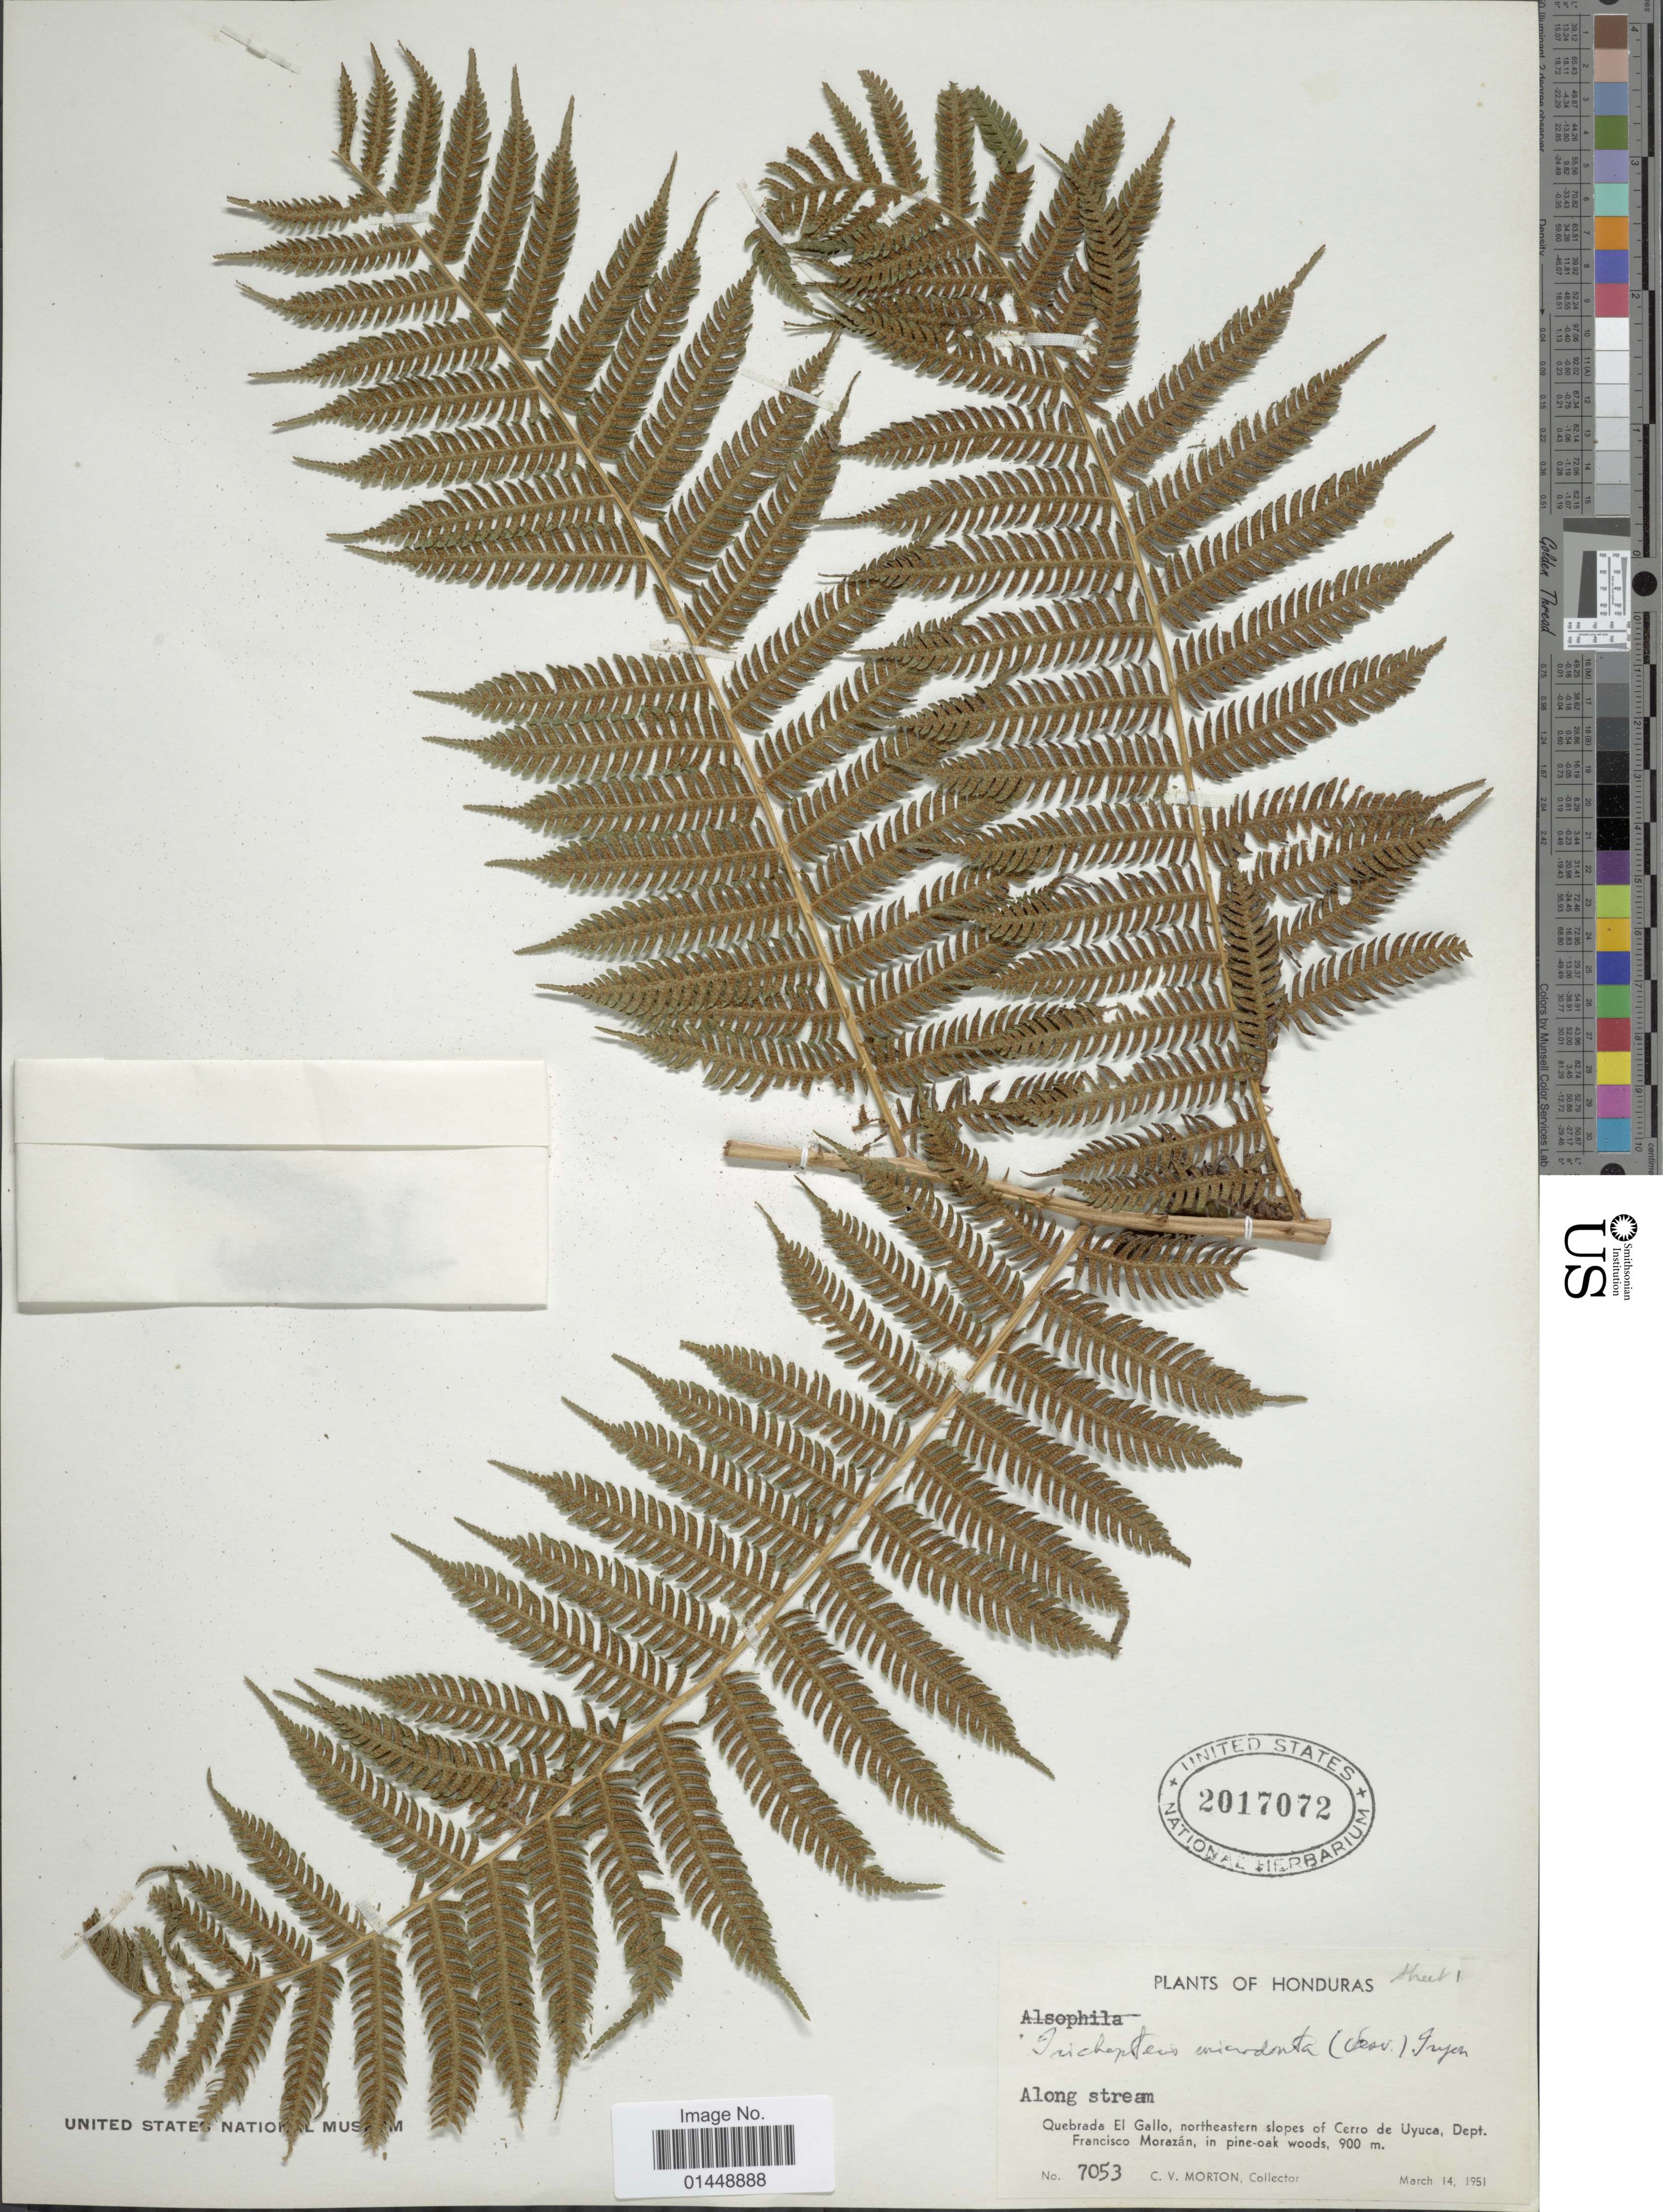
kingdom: Plantae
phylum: Tracheophyta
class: Polypodiopsida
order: Cyatheales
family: Cyatheaceae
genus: Cyathea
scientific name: Cyathea microdonta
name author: (Desv.) Domin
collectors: C. V. Morton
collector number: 7053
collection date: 1951-03-14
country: Honduras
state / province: Fco. Morazán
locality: Along stream. Quebrada El Gallo, northeastern slopes of Cerro de Uyuca, Dept. Francísco Morazán, in pine-oak woods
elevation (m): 900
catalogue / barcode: US 2017072